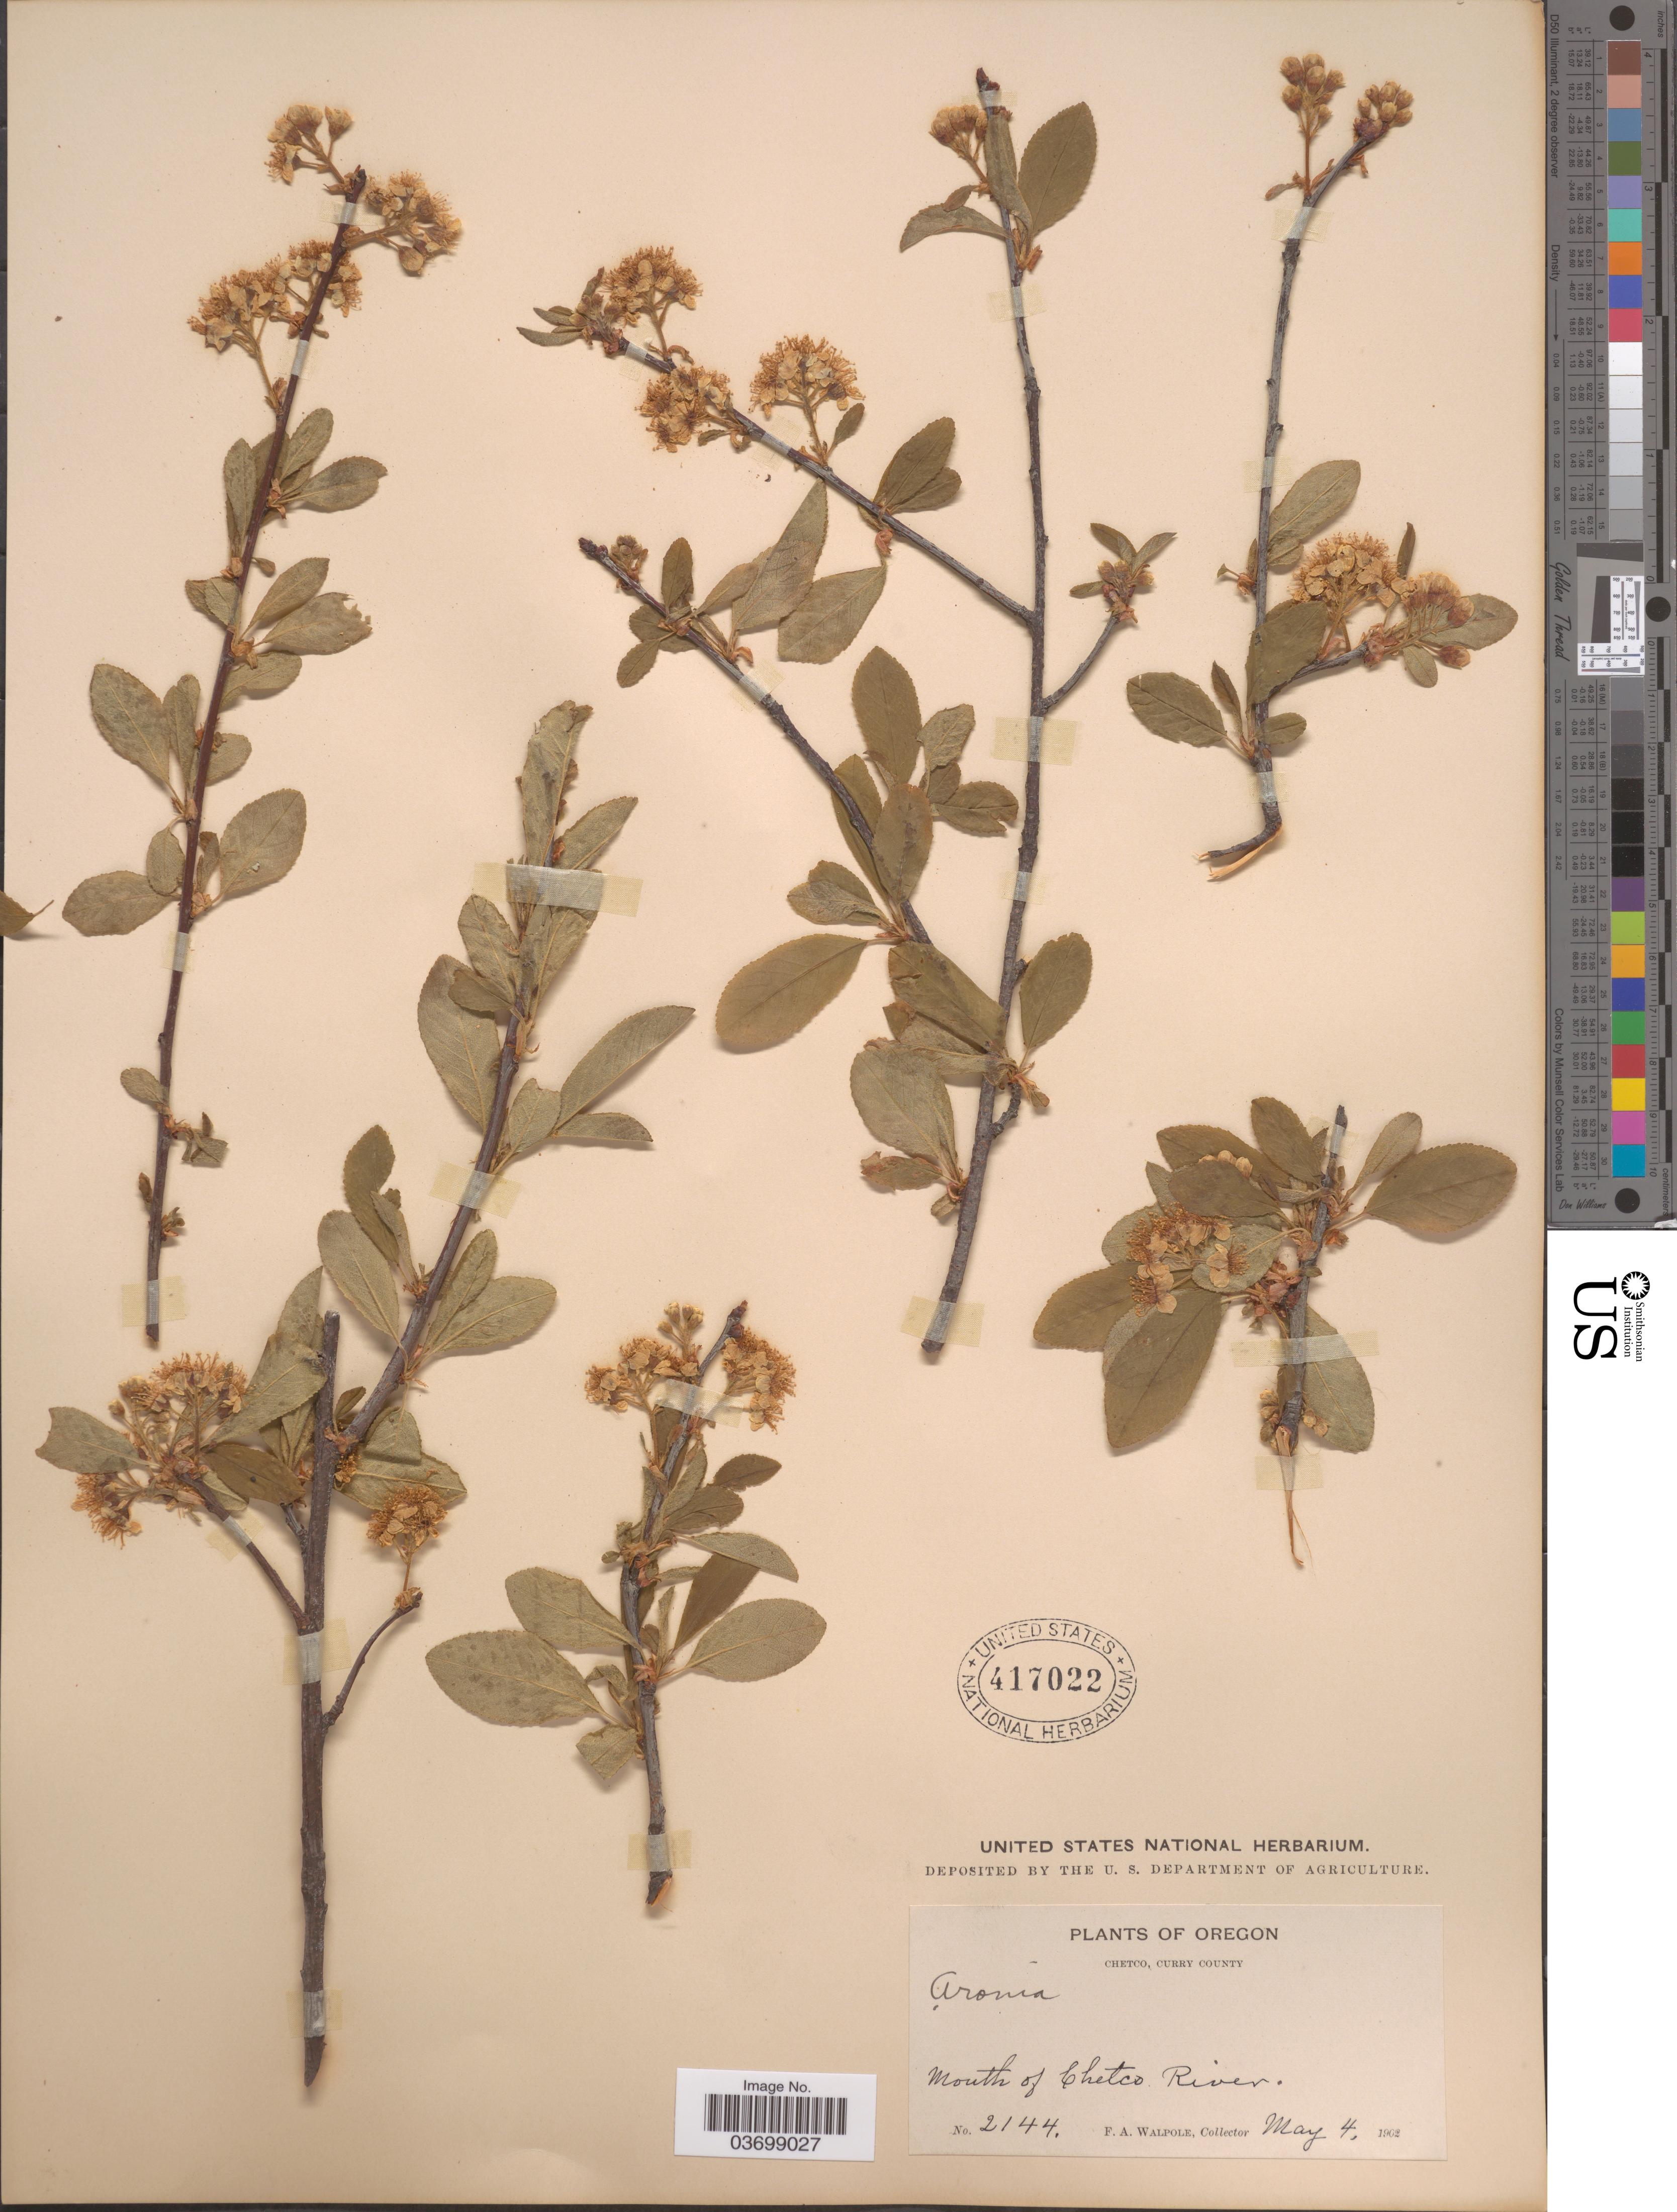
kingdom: Plantae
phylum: Tracheophyta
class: Magnoliopsida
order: Rosales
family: Rosaceae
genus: Aronia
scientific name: Aronia sp.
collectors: F. Walpole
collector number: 2144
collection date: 1902-05-04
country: United States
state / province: Oregon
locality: Chetco, Curry County. Mouth of Chetco River.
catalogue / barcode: US 417022